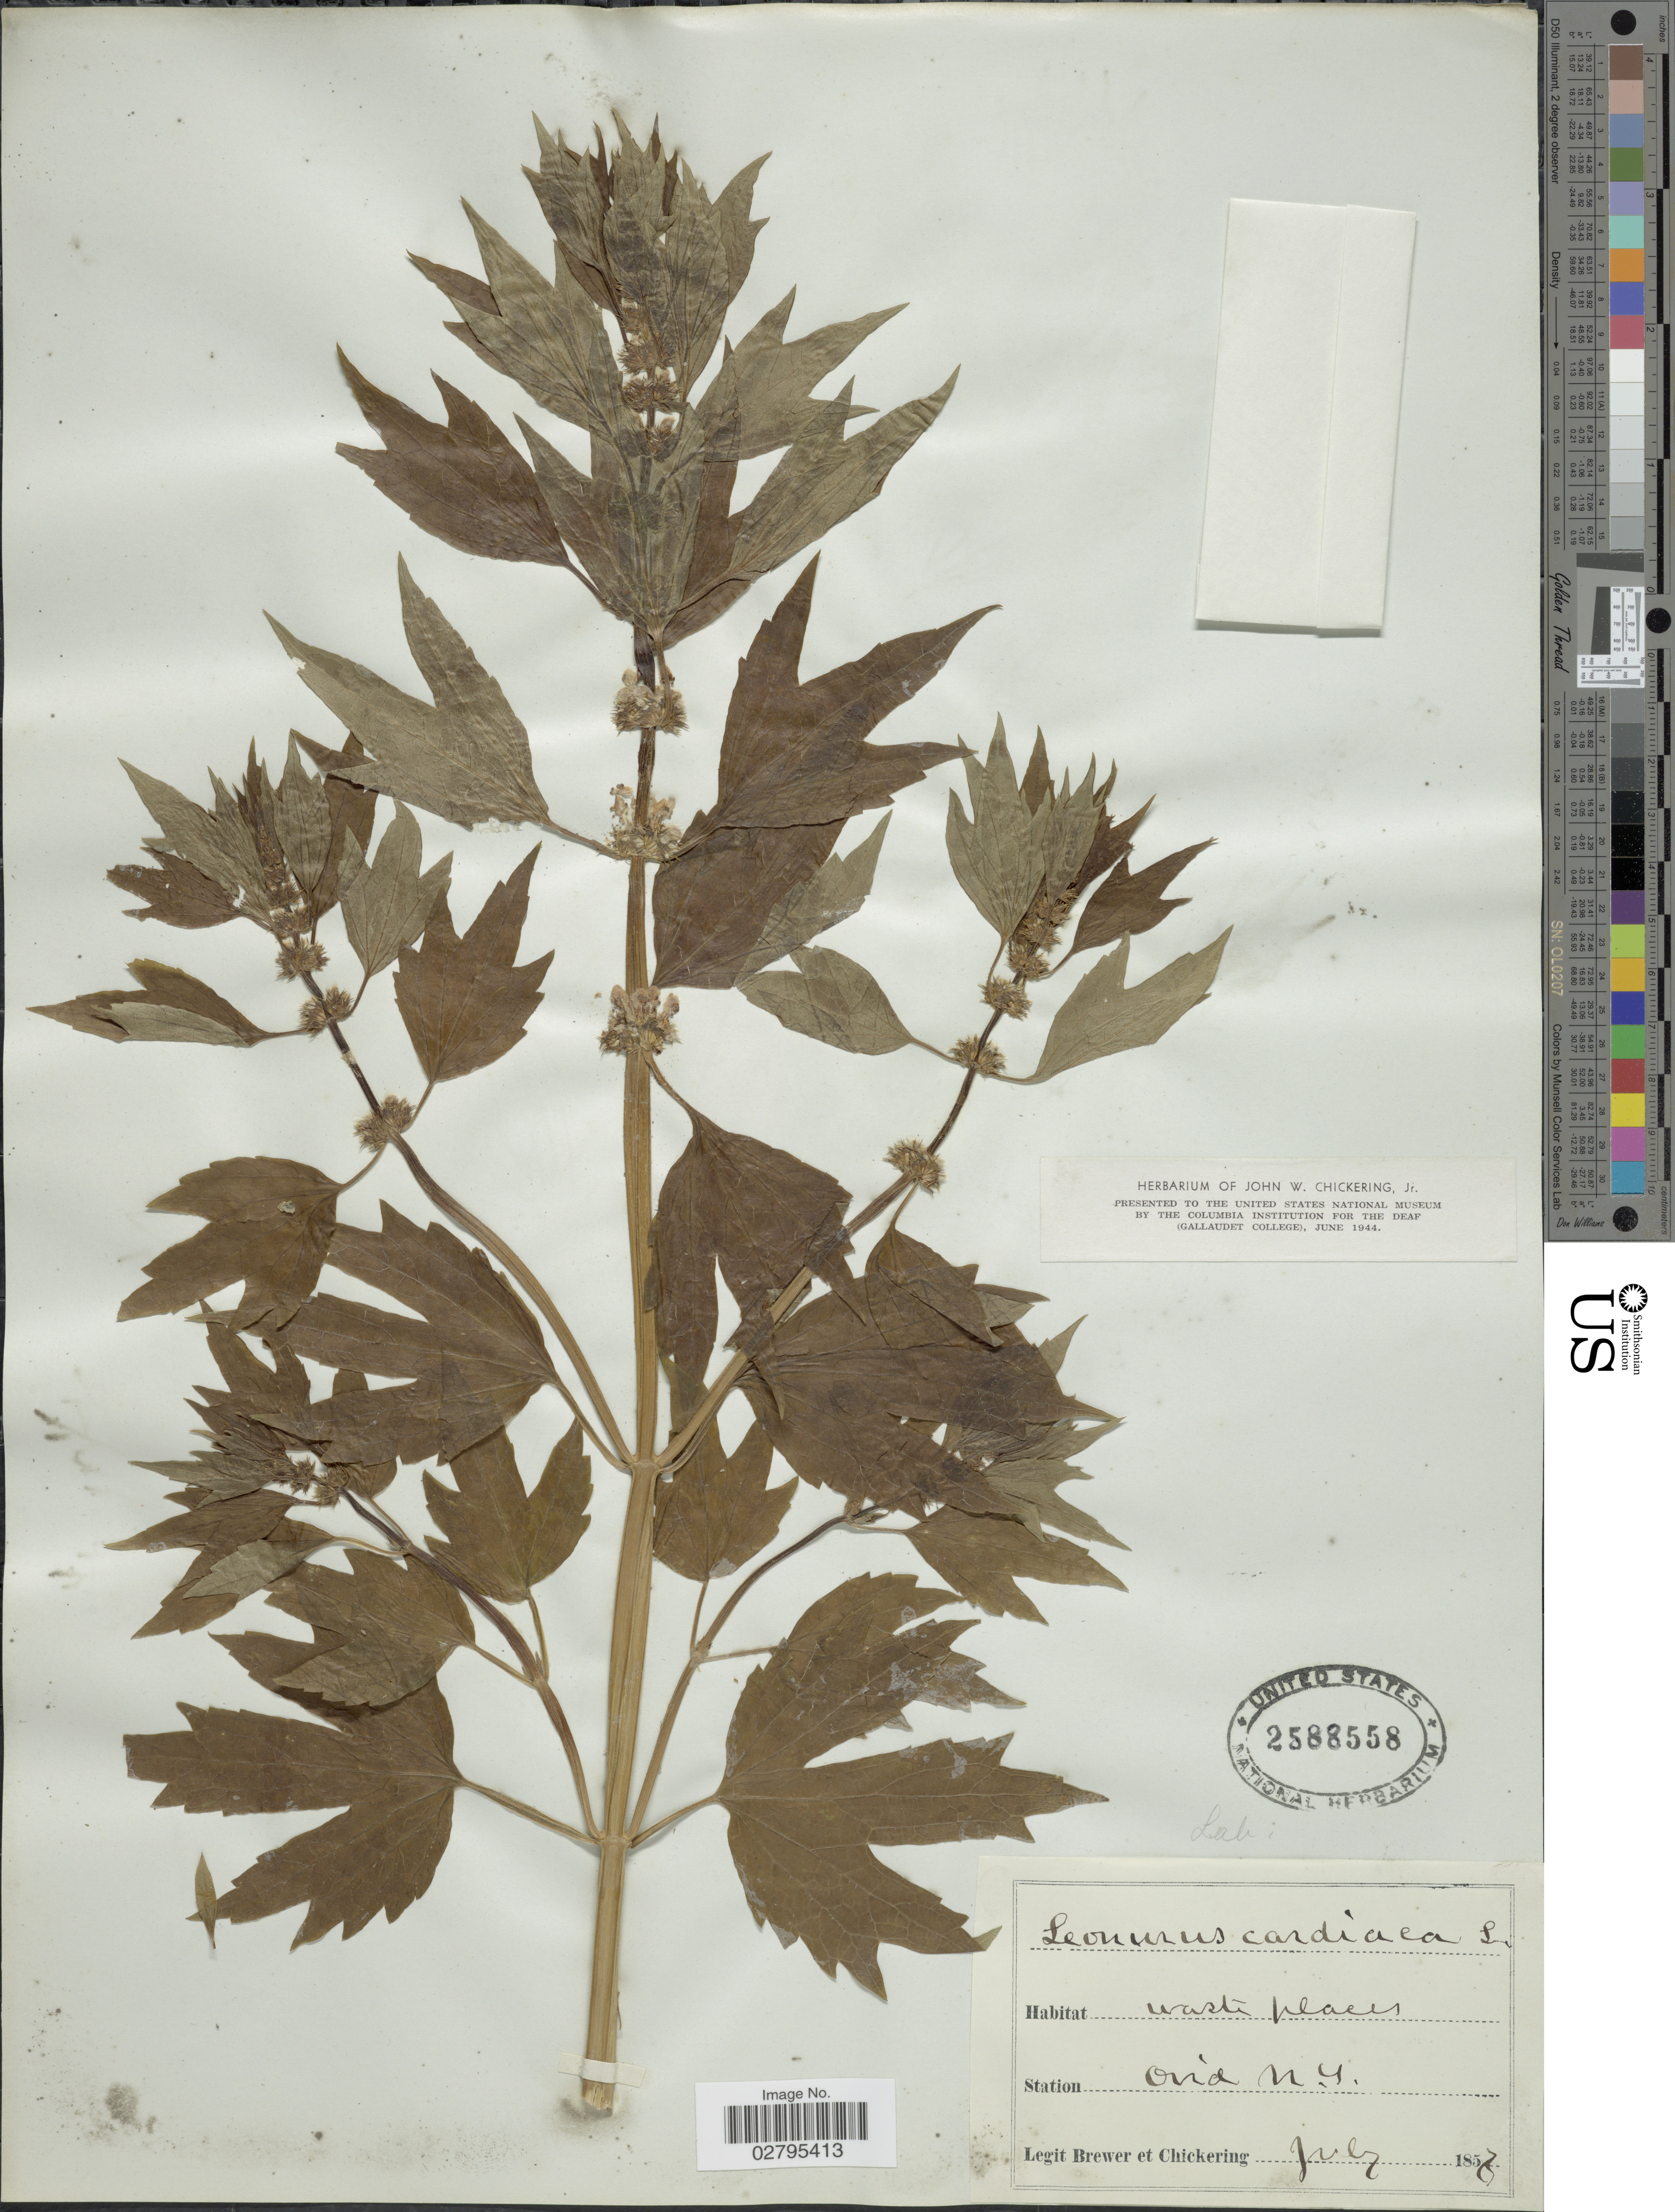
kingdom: Plantae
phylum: Tracheophyta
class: Magnoliopsida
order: Lamiales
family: Lamiaceae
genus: Leonurus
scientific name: Leonurus cardiaca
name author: L.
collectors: -. Brewer & -. Chickering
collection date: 1857-07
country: United States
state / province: New York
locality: Station Ovid N.Y.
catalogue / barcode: US 2588558